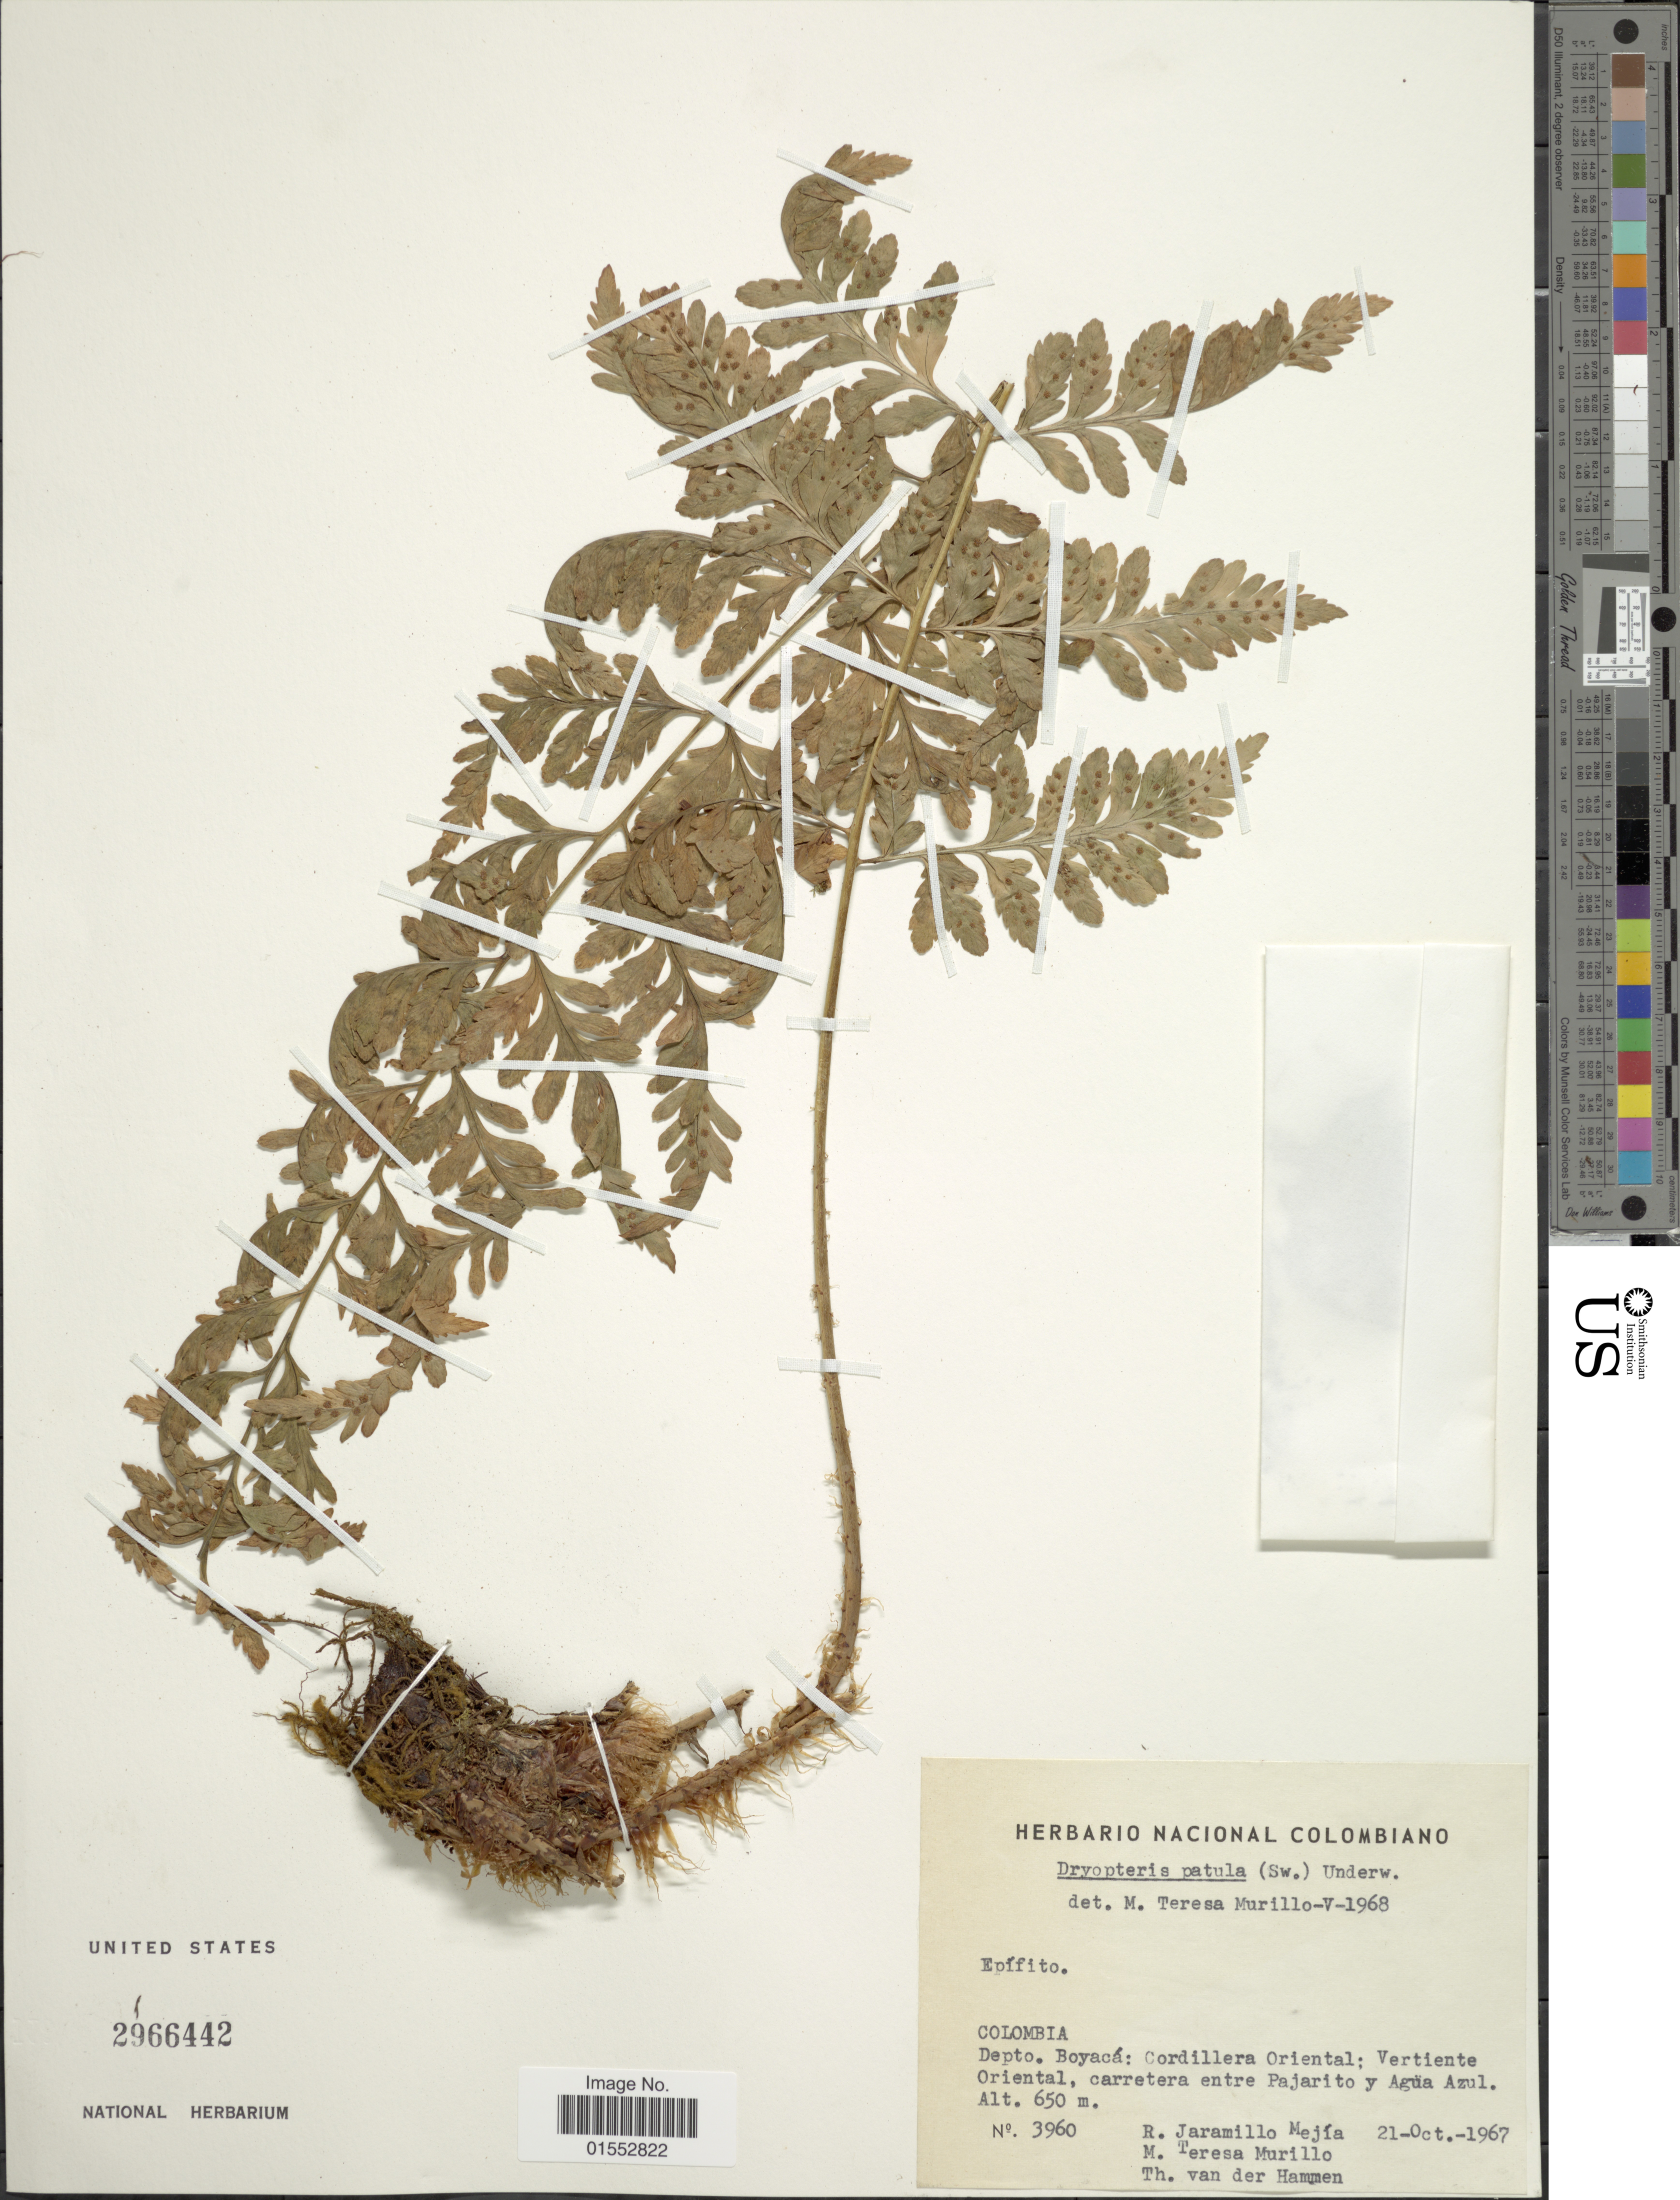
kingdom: Plantae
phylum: Tracheophyta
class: Polypodiopsida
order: Polypodiales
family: Dryopteridaceae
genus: Dryopteris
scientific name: Dryopteris patula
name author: (Sw.) Underw.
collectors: R. Jaramillo M., M. Teresa Murillo & T. Van der Hammen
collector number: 3960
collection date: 1967-10-21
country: Colombia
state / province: Boyacá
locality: Cordillera Oriental, Vertiente Oriental, carretera entre Pajarito y Agua Azul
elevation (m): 650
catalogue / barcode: US 2966442